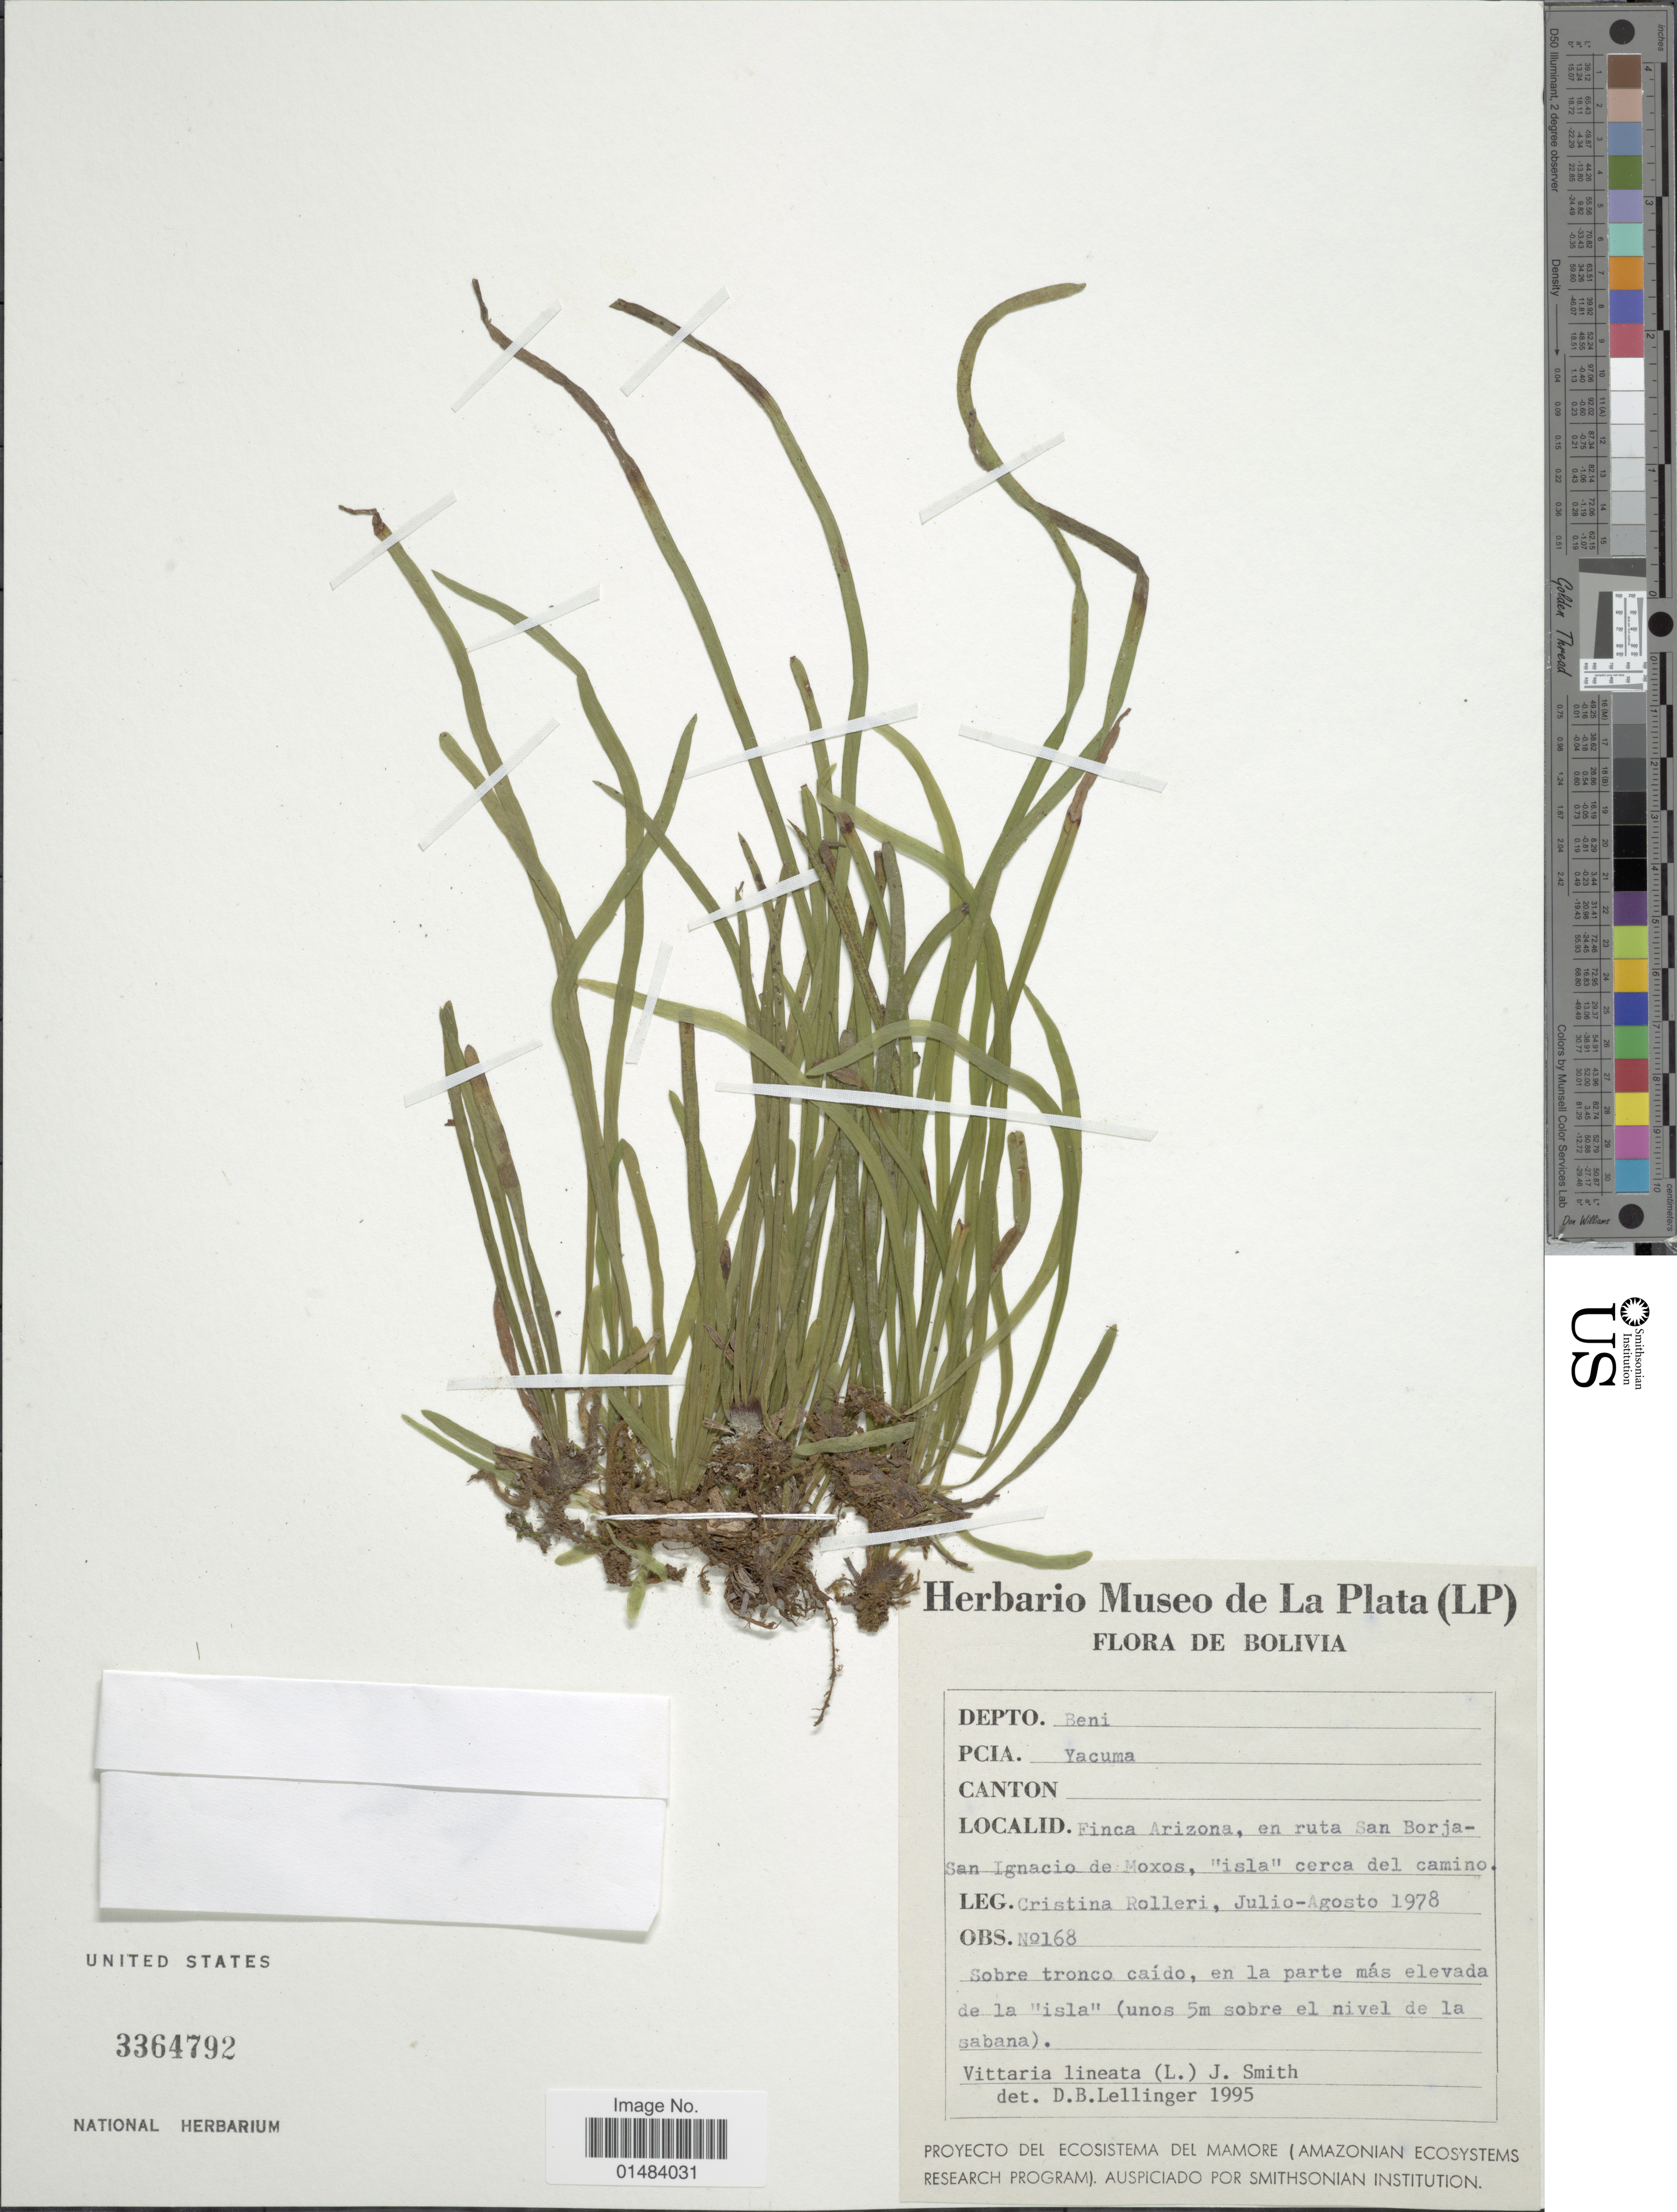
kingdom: Plantae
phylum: Tracheophyta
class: Polypodiopsida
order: Polypodiales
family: Pteridaceae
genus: Vittaria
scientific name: Vittaria lineata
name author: (L.) Sm.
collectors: C. Rolleri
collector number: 168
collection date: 1978-07/1978-08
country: Bolivia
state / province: Beni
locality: Bolivia, Depto. Beni, Pcia. Yacuma, Finca Arizona, en ruta San Borja San Ignacio de Moxos, "isla" cerca del camino.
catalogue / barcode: US 3364792